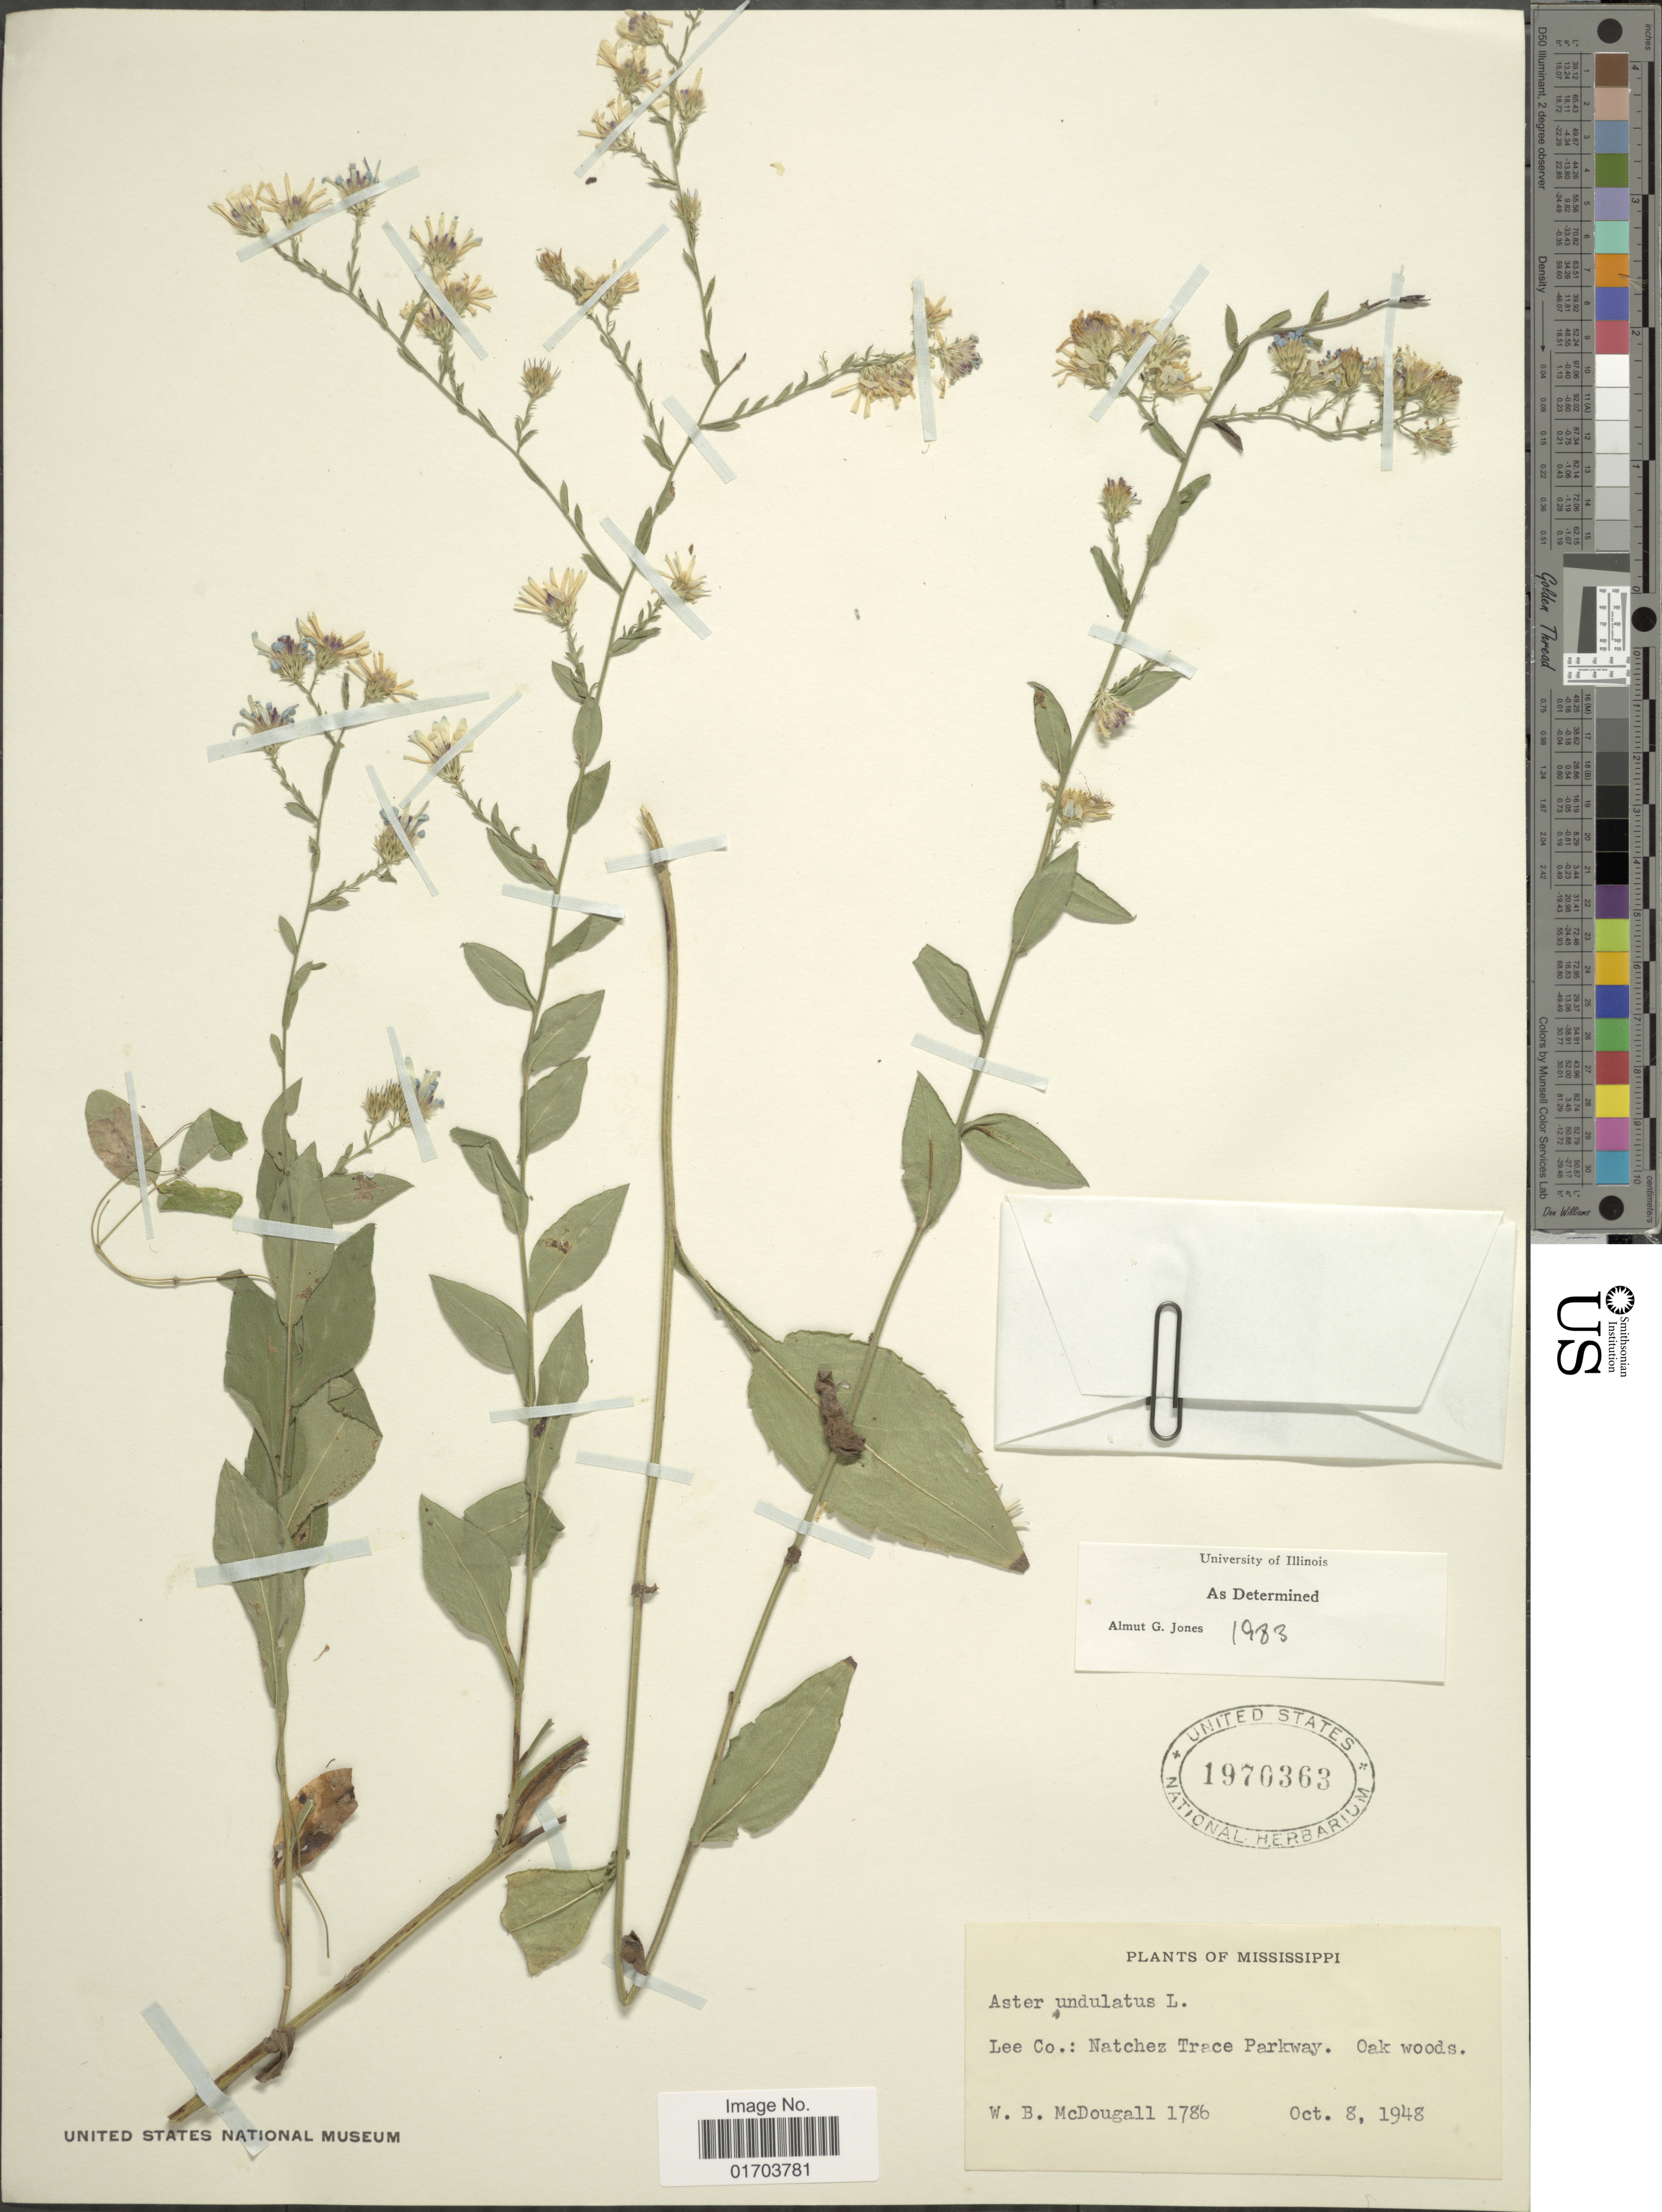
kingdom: Plantae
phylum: Tracheophyta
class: Magnoliopsida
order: Asterales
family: Asteraceae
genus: Symphyotrichum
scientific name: Symphyotrichum undulatum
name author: (L.) G.L. Nesom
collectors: W. B. McDougal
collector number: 1786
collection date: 1948-10-08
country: United States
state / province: Mississippi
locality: Lee Co.: Natchez Trace Parkway. Oak woods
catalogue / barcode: US 1970363